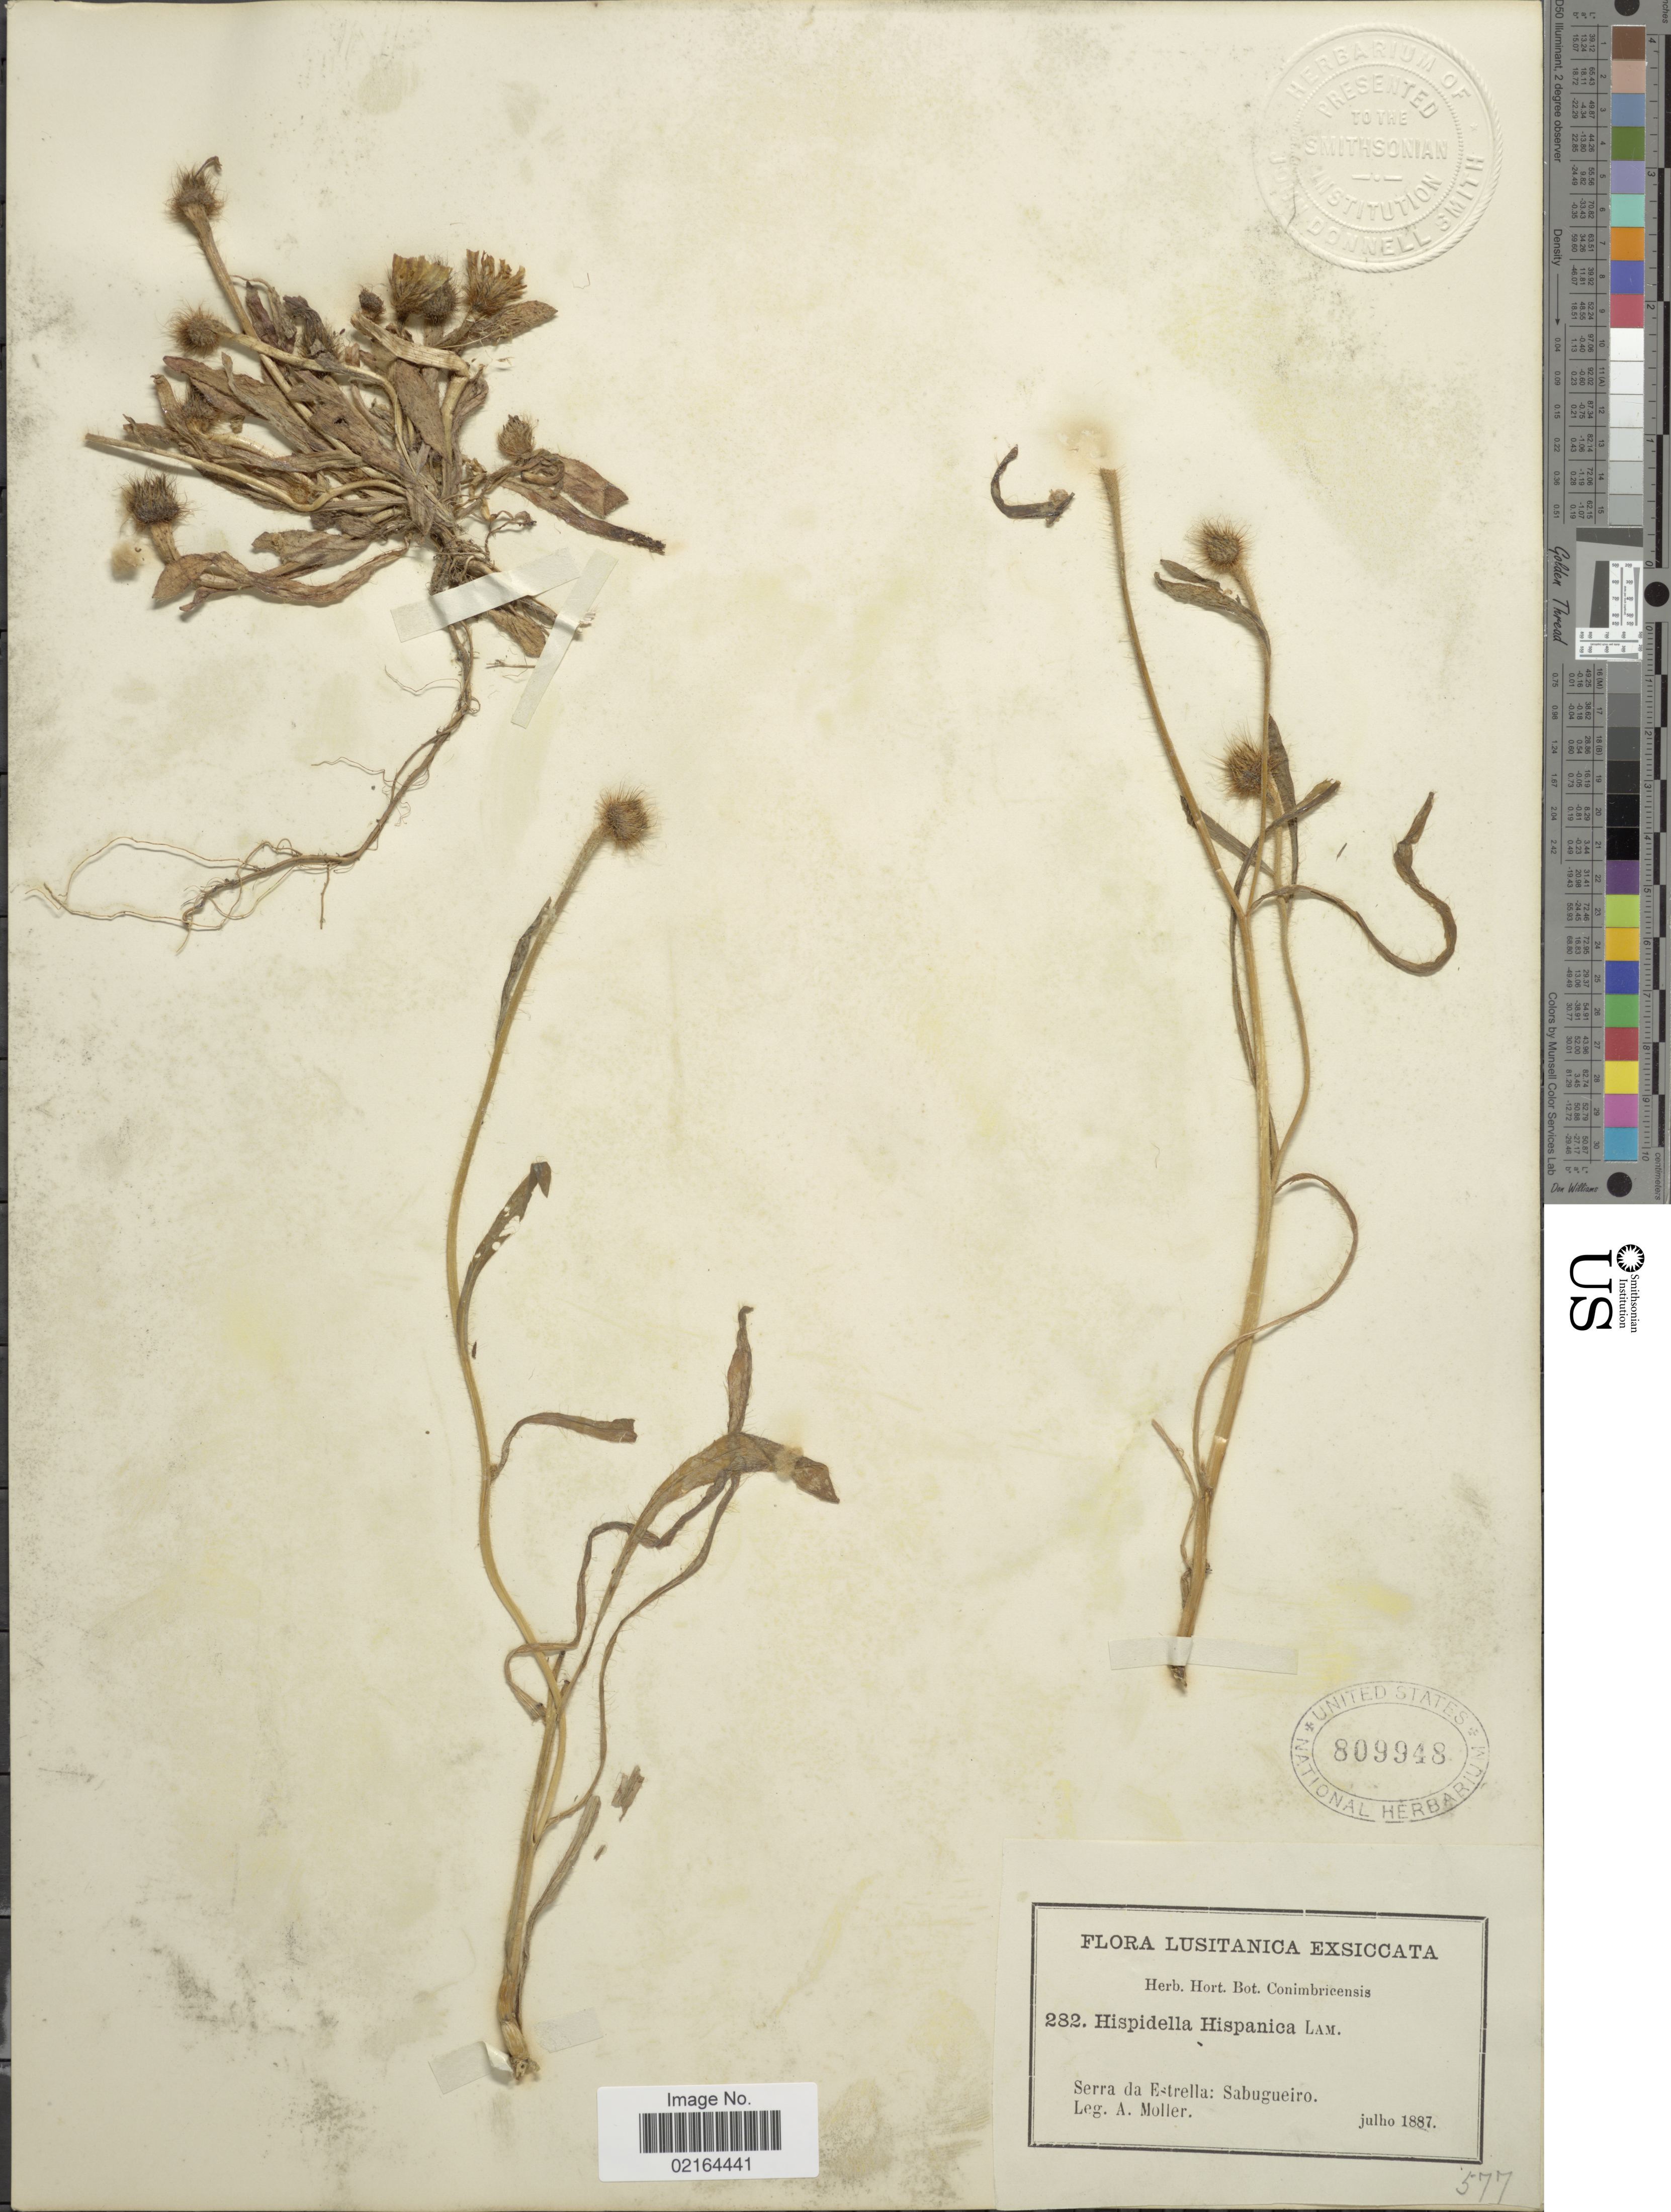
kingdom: Plantae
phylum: Tracheophyta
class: Magnoliopsida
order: Asterales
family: Asteraceae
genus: Hispidella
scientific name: Hispidella hispanica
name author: Lam.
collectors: A. Moller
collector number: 282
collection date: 1887-07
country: Portugal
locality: Lusitanica, Serra da Estrella: Sabugueiro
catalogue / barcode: US 809948